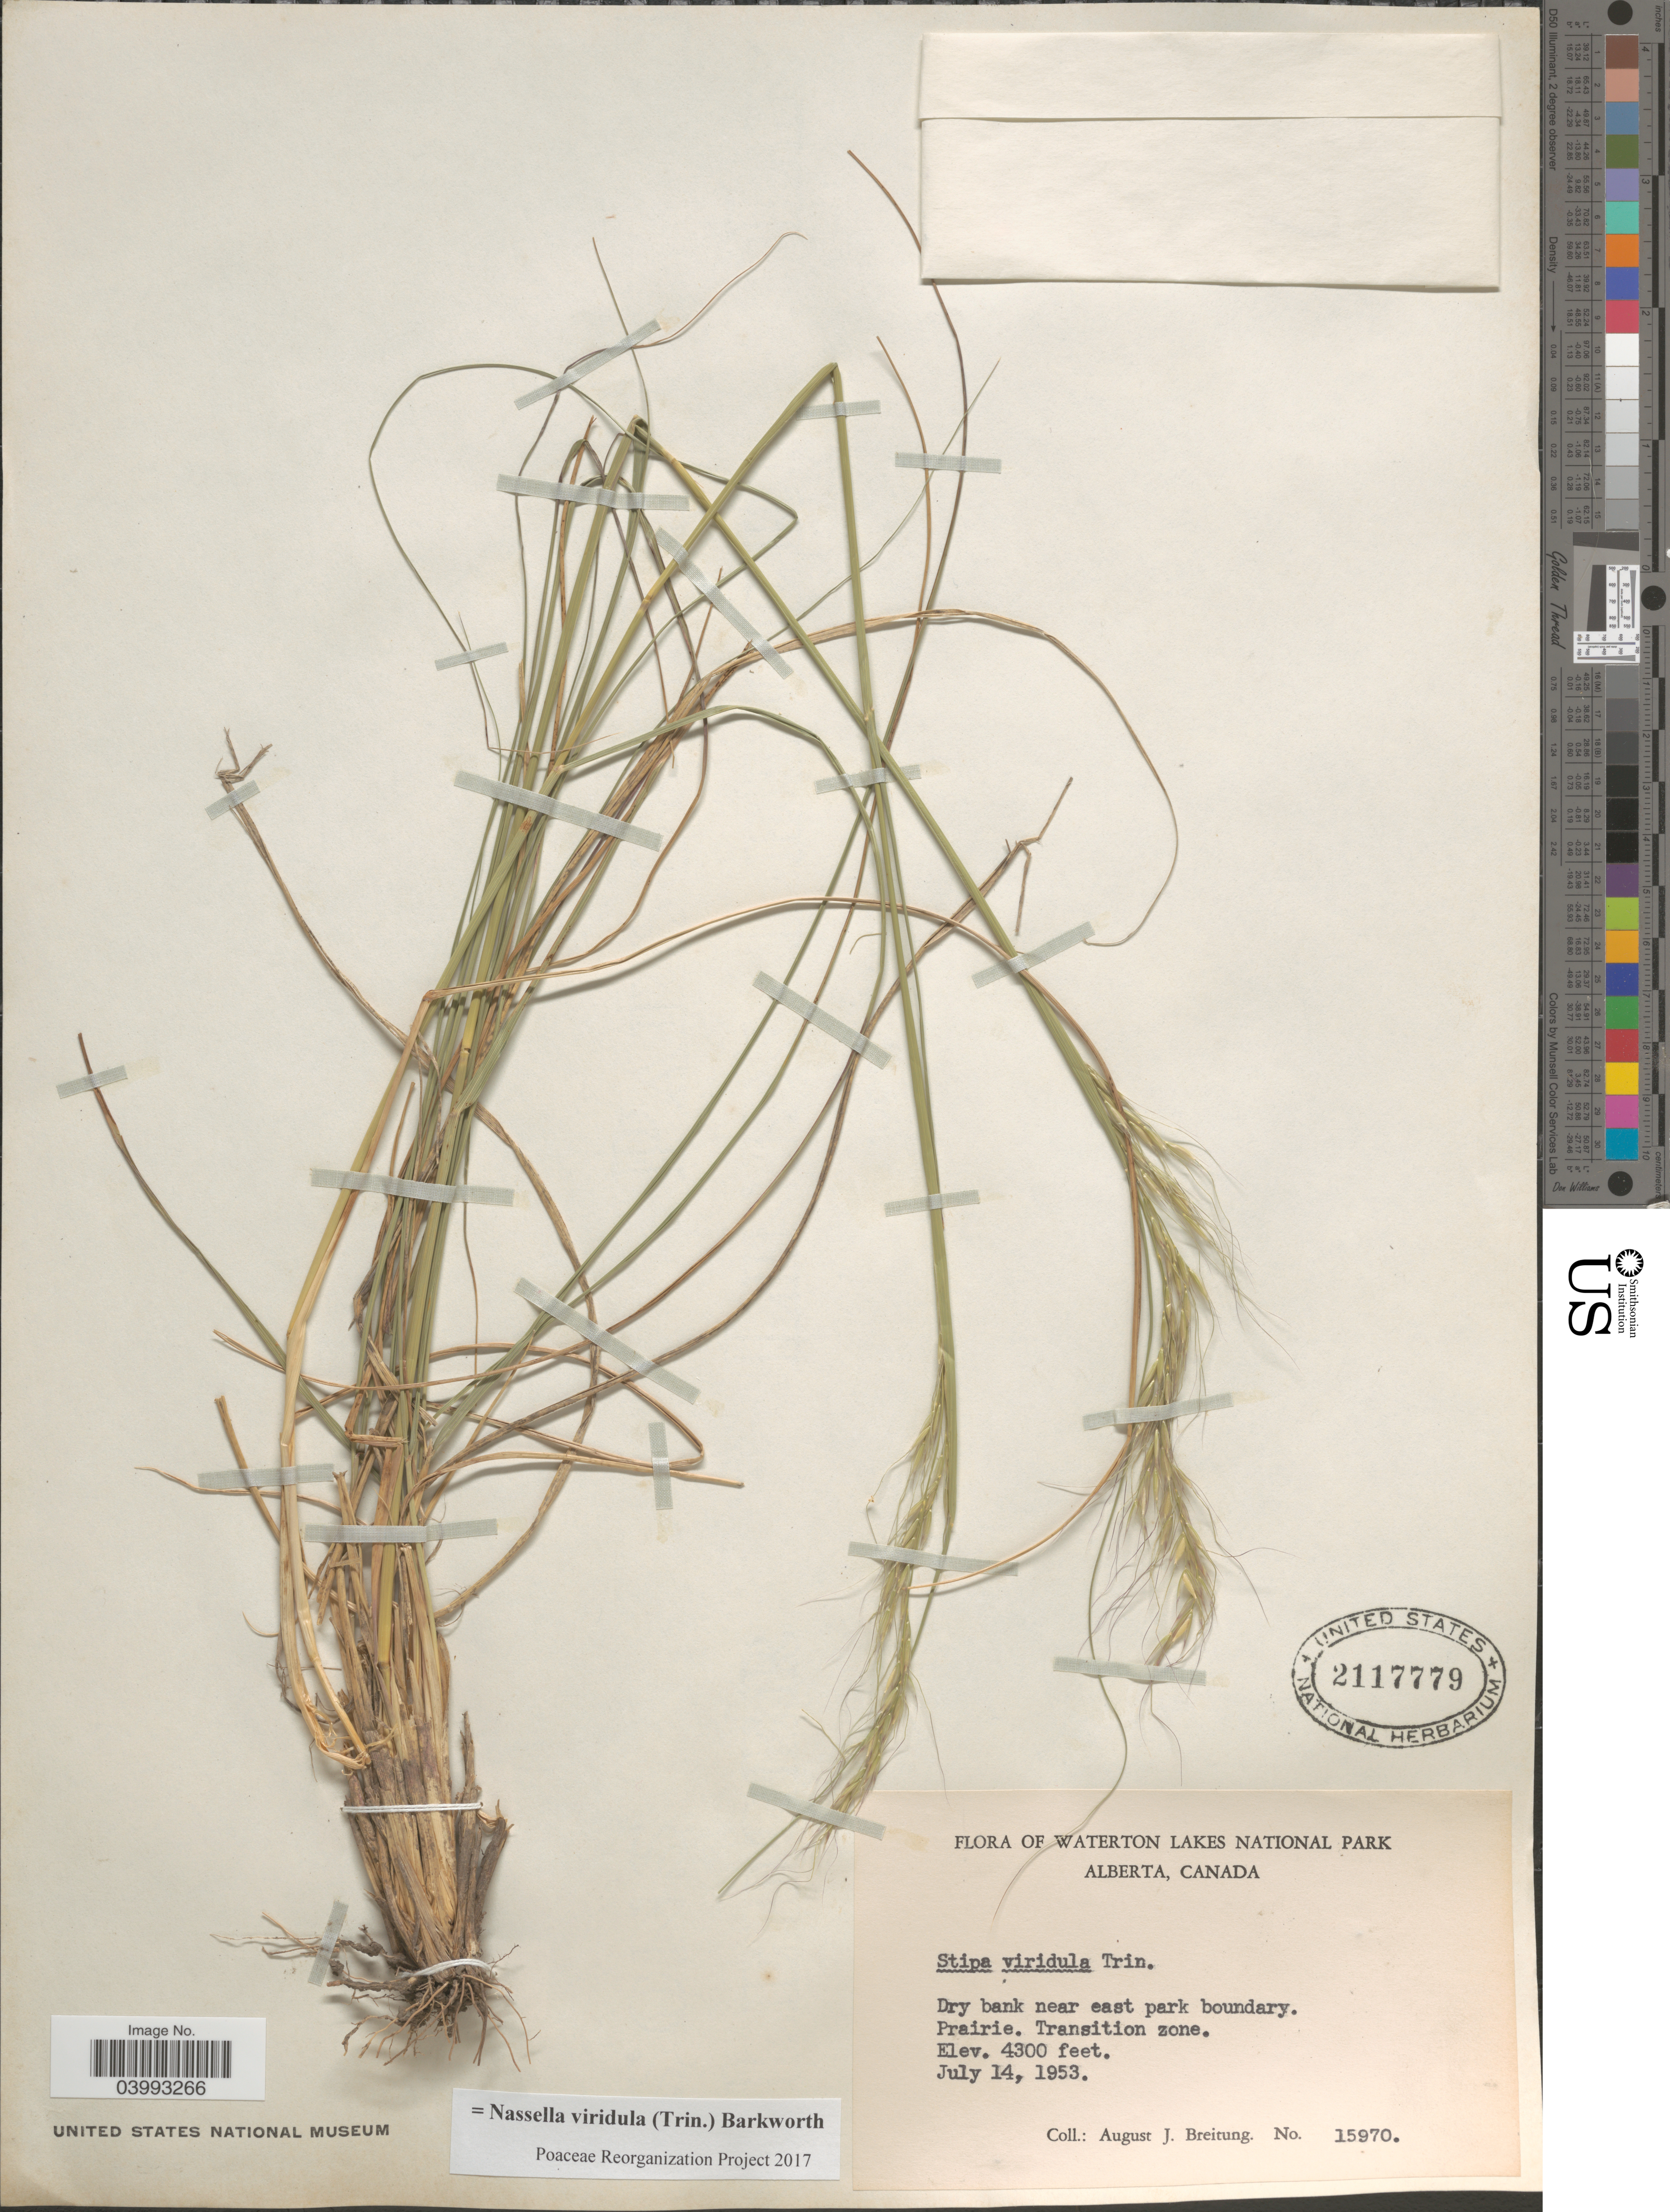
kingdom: Plantae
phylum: Tracheophyta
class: Liliopsida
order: Poales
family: Poaceae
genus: Nassella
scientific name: Nassella viridula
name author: (Trin.) Barkworth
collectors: A. Breitung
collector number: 15970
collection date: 1953-07-14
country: Canada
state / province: Alberta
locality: Waterton Lakes National Park. Dry bank near east park boundary. Transition zone.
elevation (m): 1311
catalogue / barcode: US 2117779